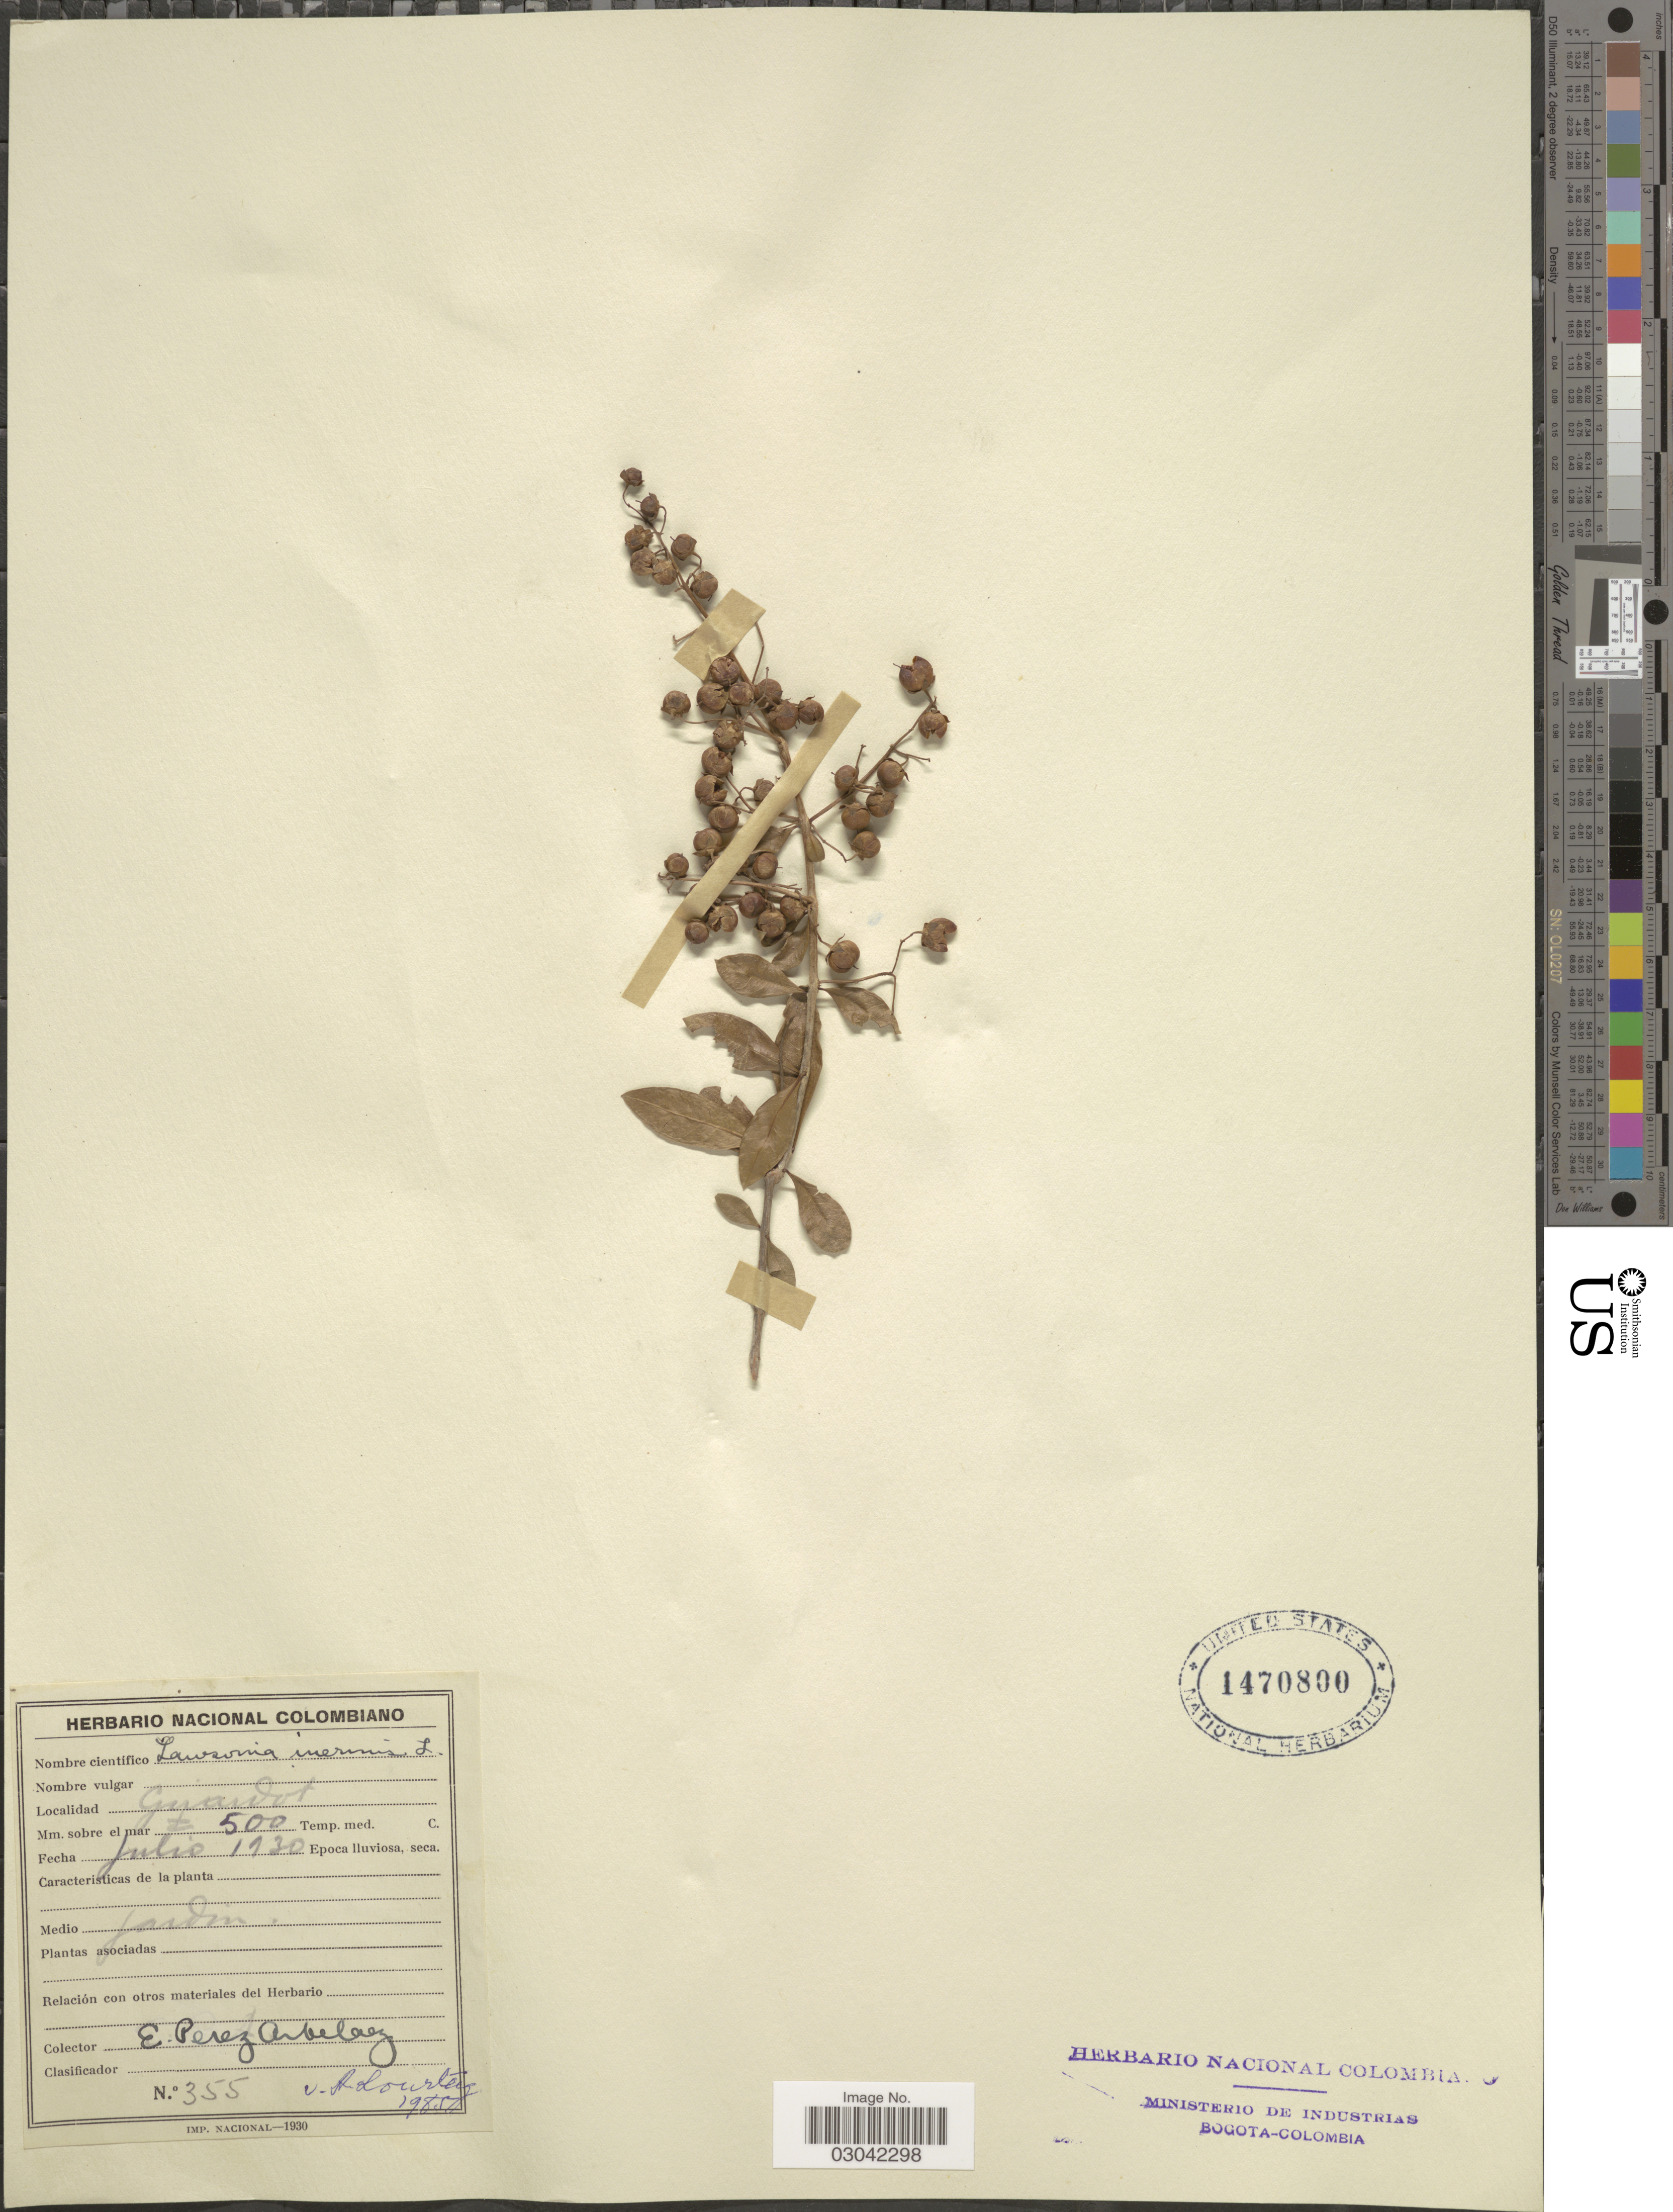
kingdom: Plantae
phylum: Tracheophyta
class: Magnoliopsida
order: Myrtales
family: Lythraceae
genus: Lawsonia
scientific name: Lawsonia inermis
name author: L.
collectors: E. Pérez Arbeláez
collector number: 355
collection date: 1930-07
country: Colombia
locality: Girardot. Jardin.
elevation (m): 500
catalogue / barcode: US 1470800